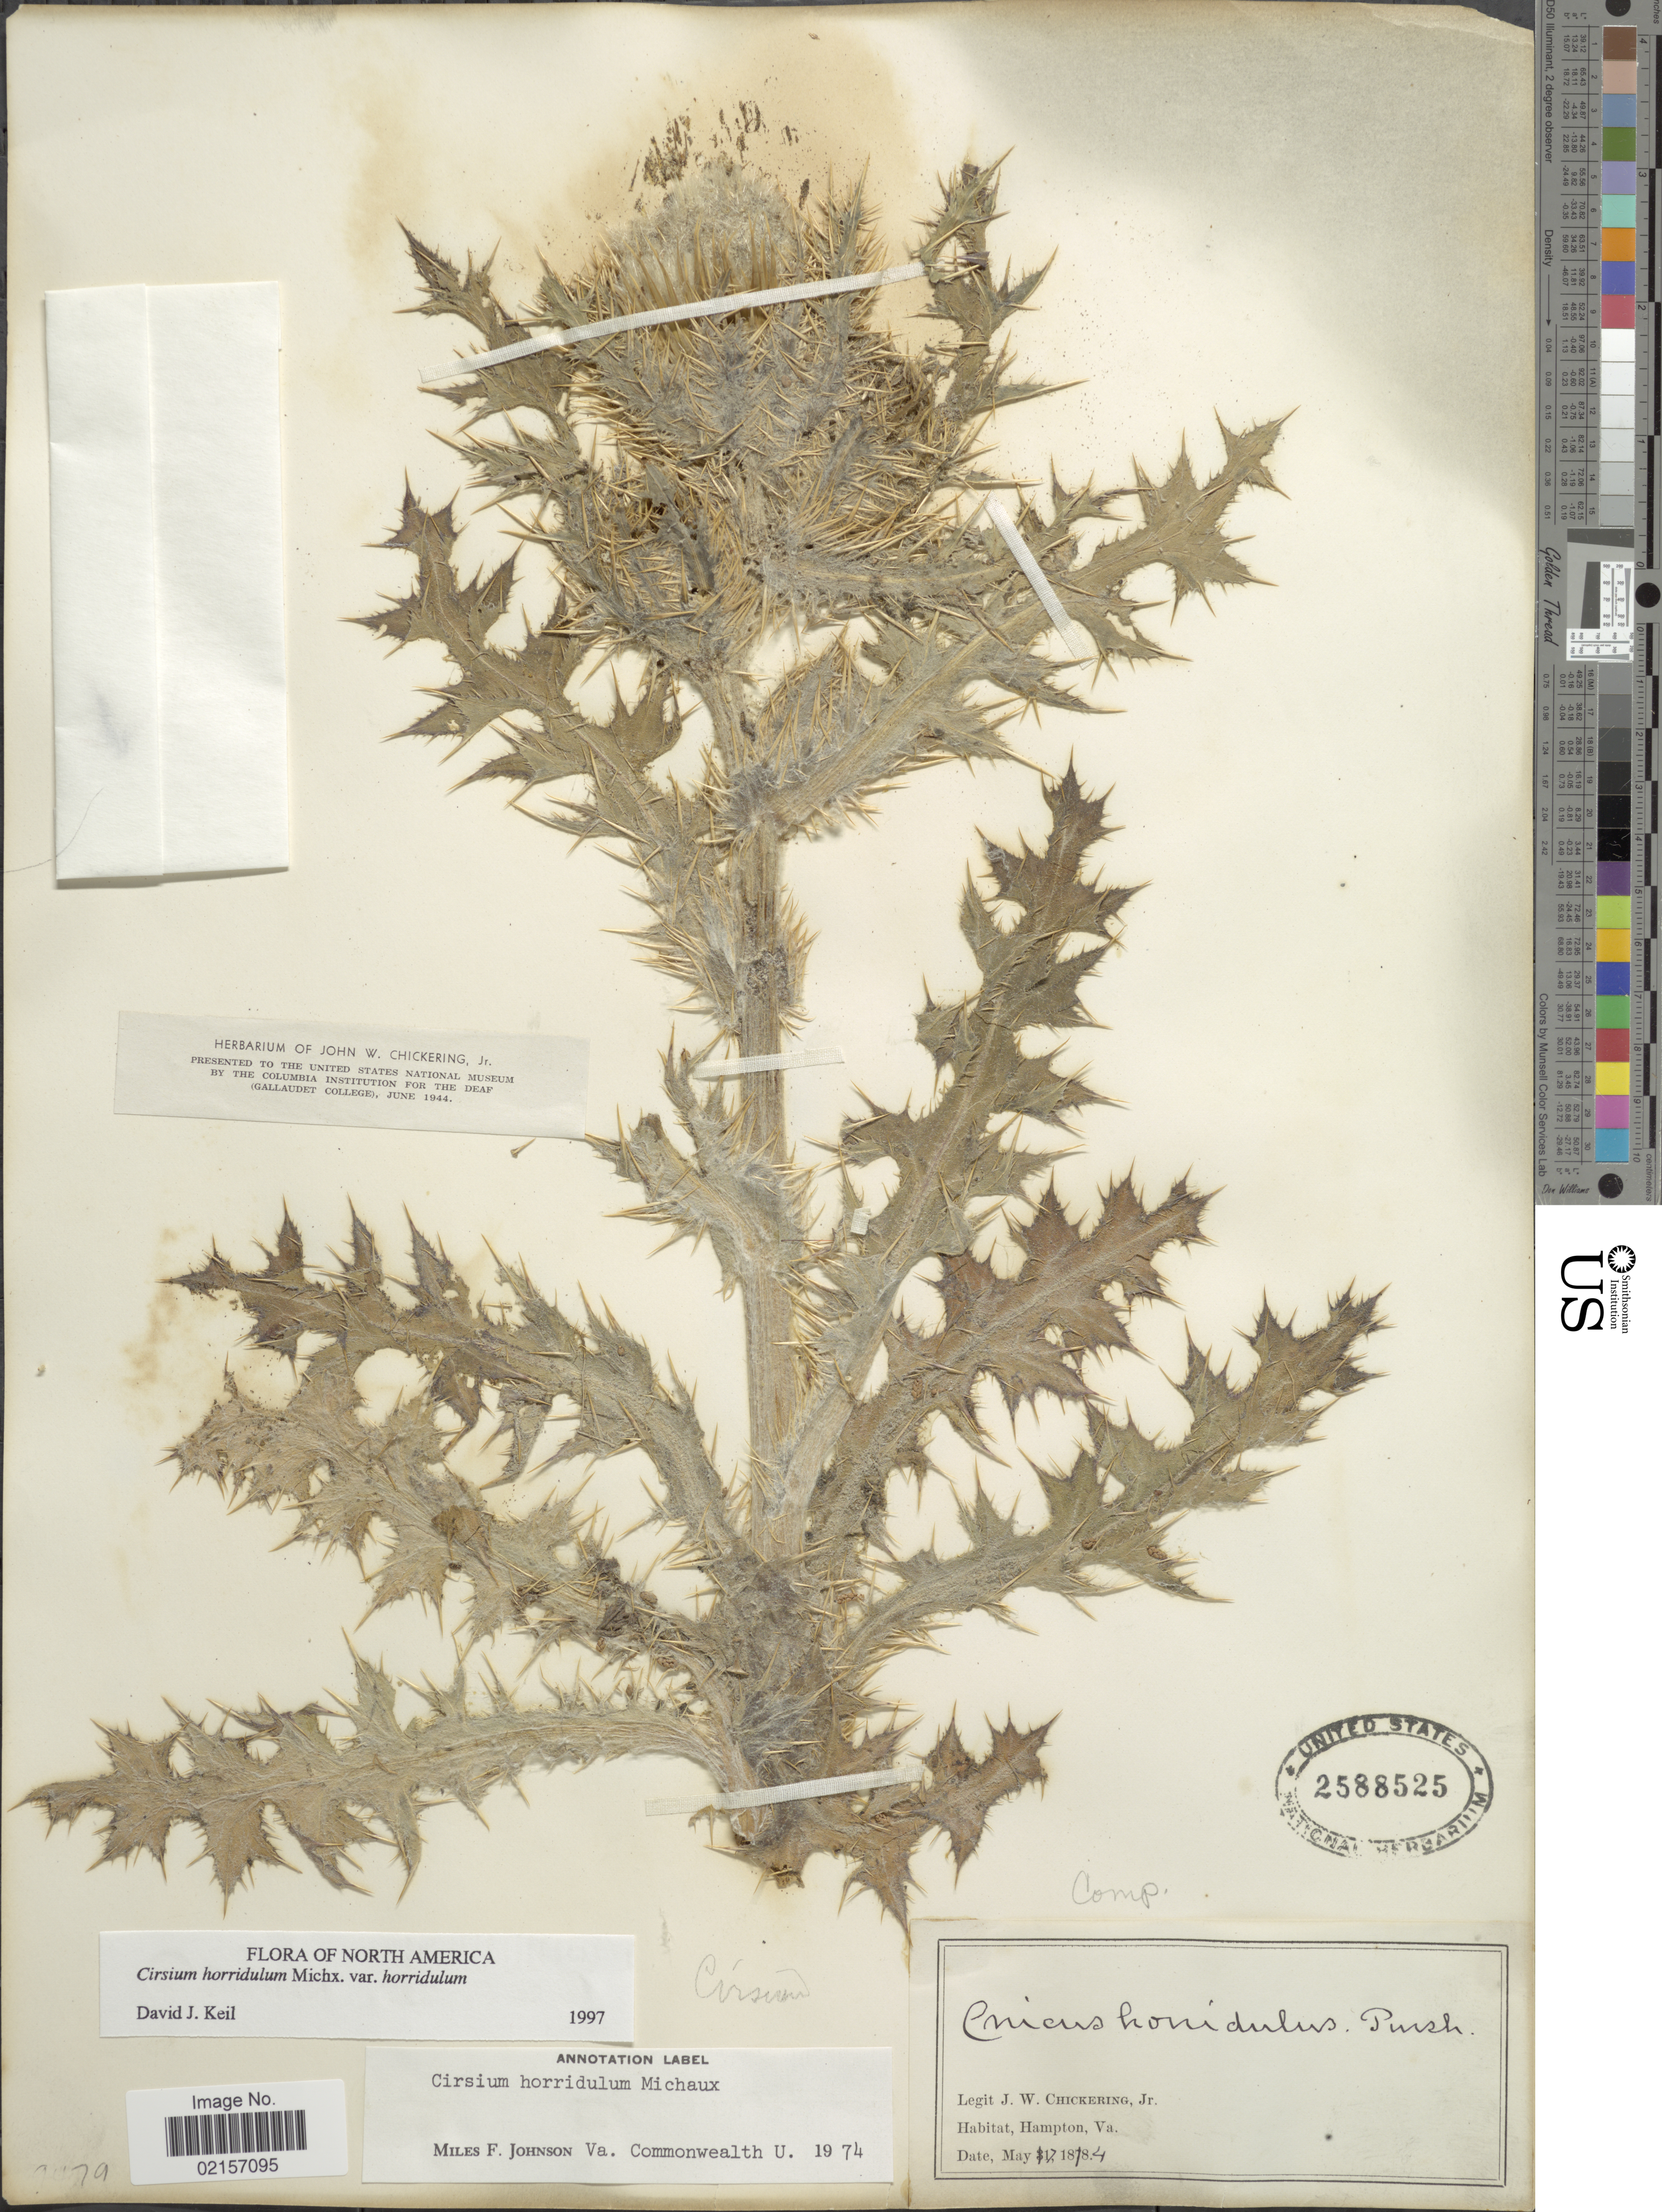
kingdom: Plantae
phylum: Tracheophyta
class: Magnoliopsida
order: Asterales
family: Asteraceae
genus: Cirsium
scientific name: Cirsium horridulum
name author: Michx.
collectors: J. W. Chickering Jr.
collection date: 1884-05-17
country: United States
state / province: Virginia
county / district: City of Hampton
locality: Hampton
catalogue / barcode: US 2588525